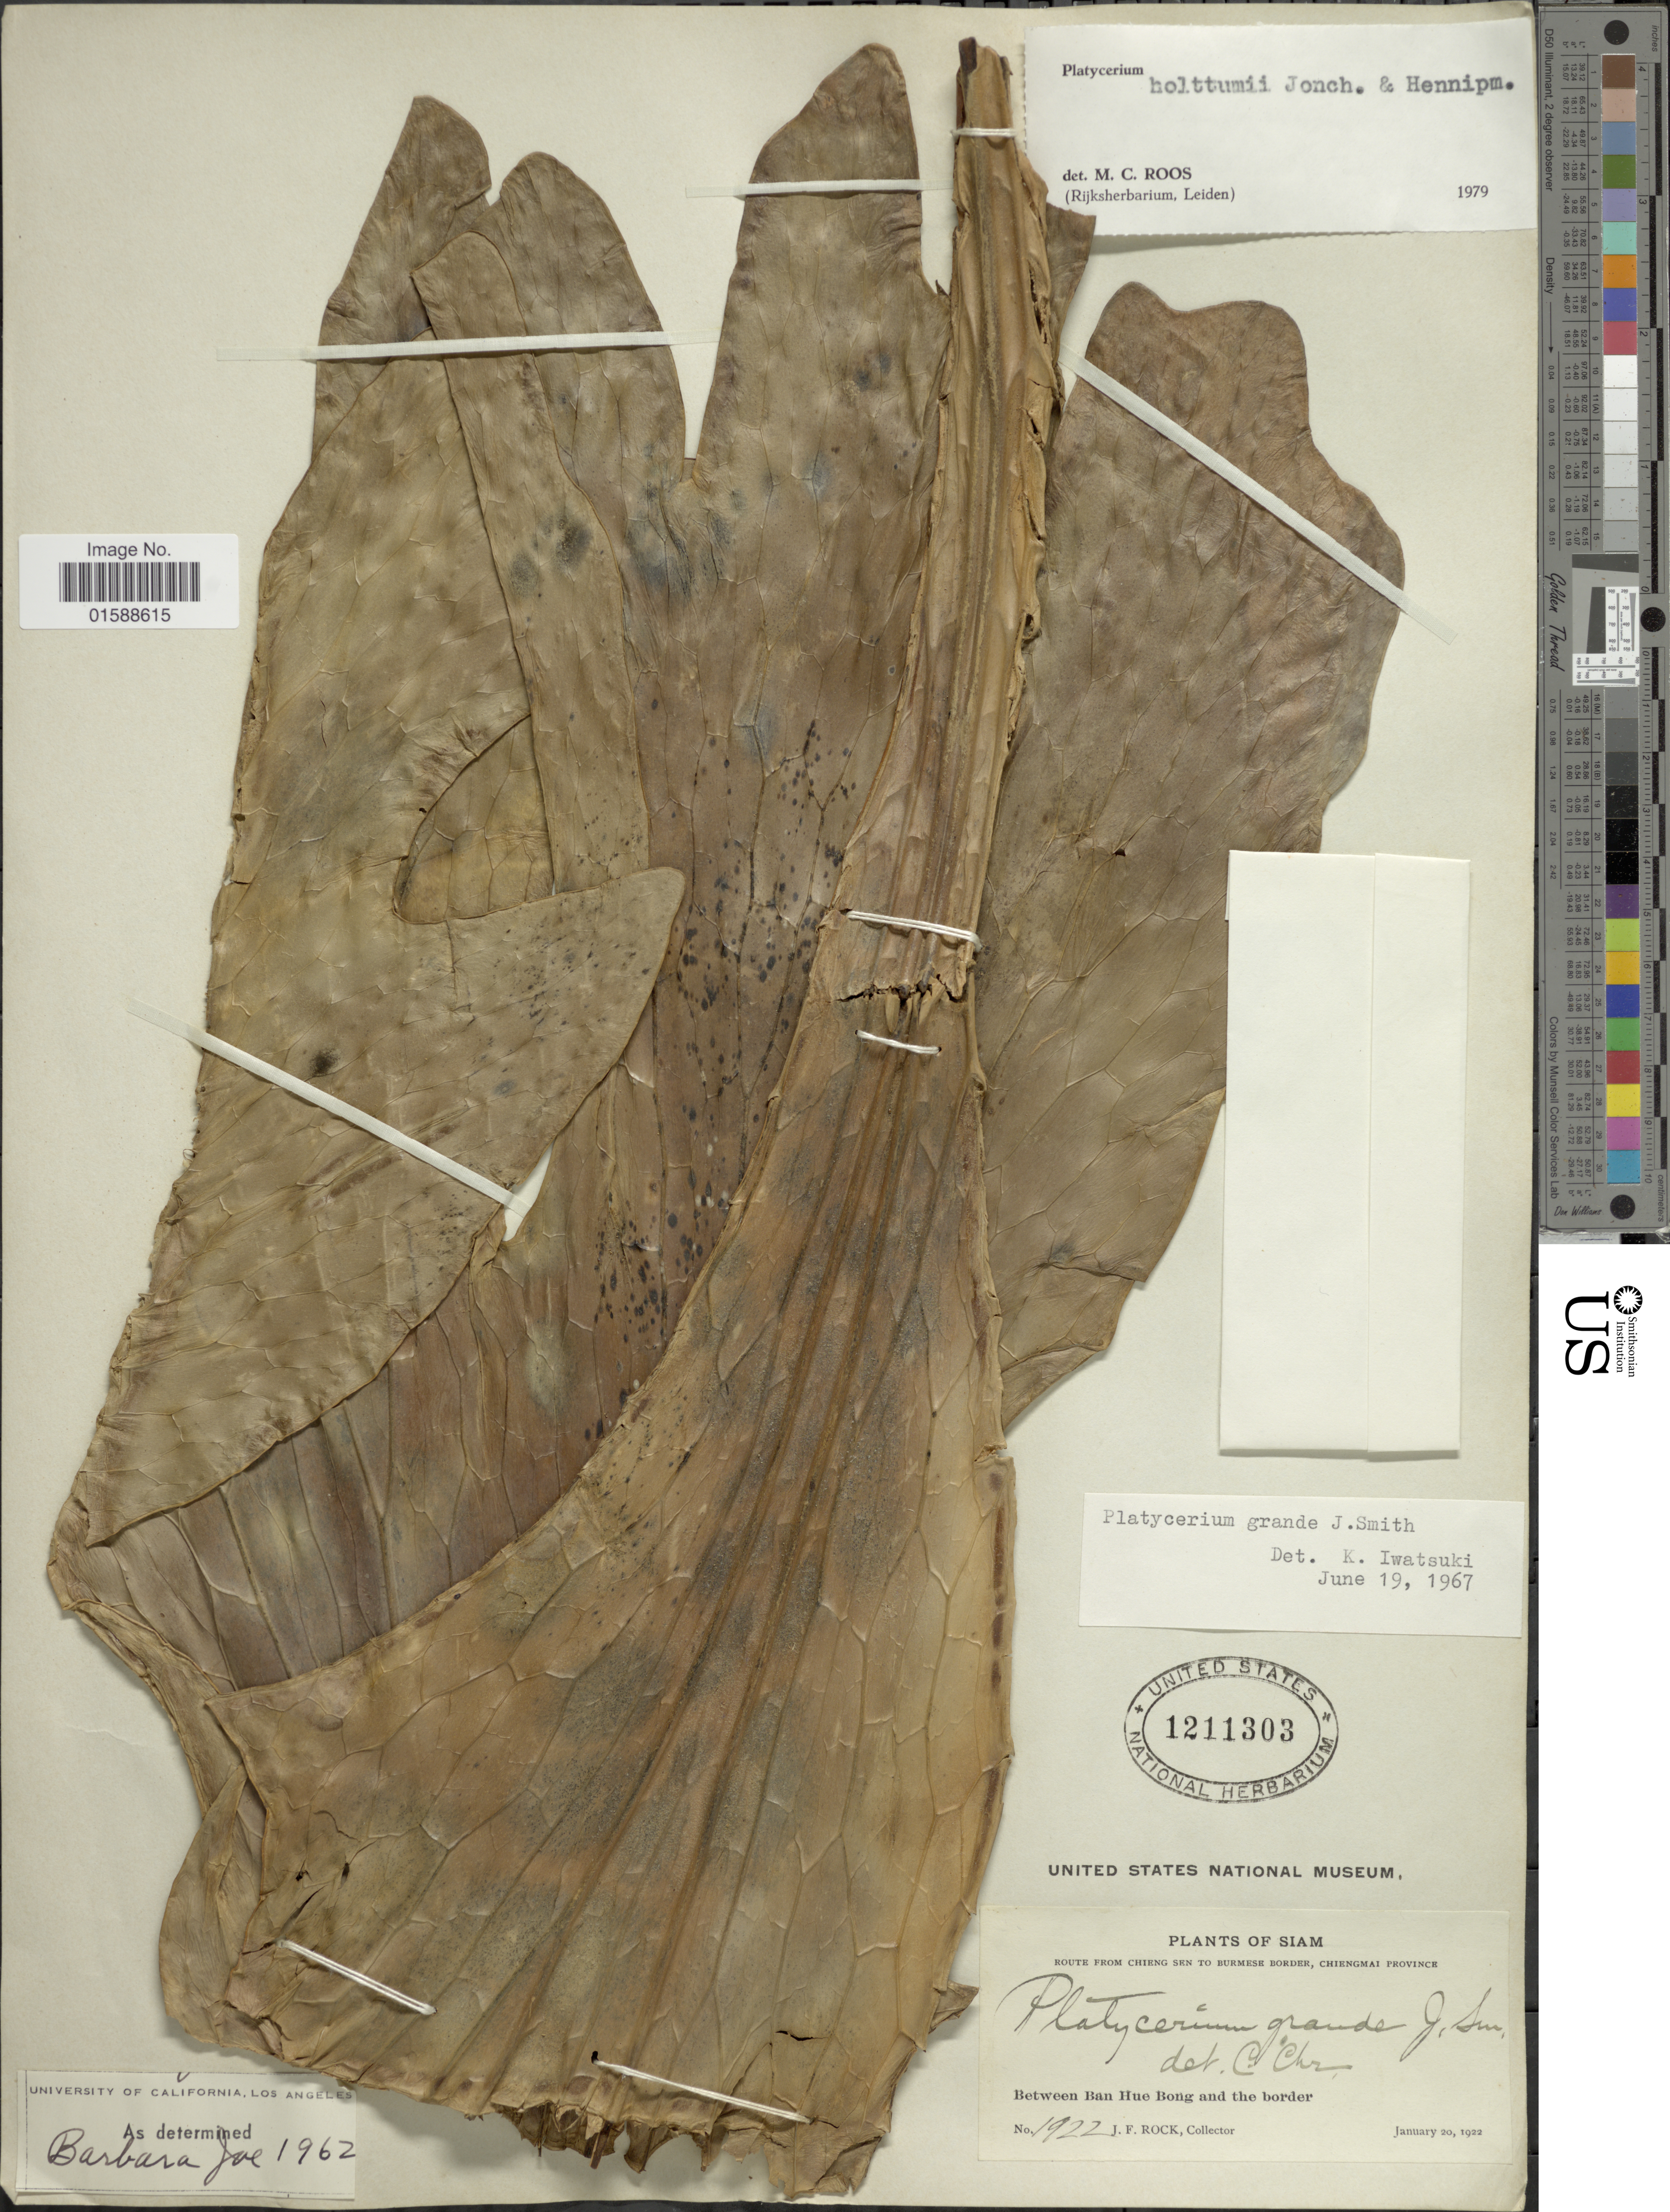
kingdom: Plantae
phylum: Tracheophyta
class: Polypodiopsida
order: Polypodiales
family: Polypodiaceae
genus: Platycerium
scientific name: Platycerium holttumii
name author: de Jonch. & Hennipman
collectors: J. Rock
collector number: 1922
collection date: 1922-01-20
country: Thailand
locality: Siam. Route from Chieng Sen to Burmese Border, Chiengmai Province. Between Ban Hue Bong and the border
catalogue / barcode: US 1211303